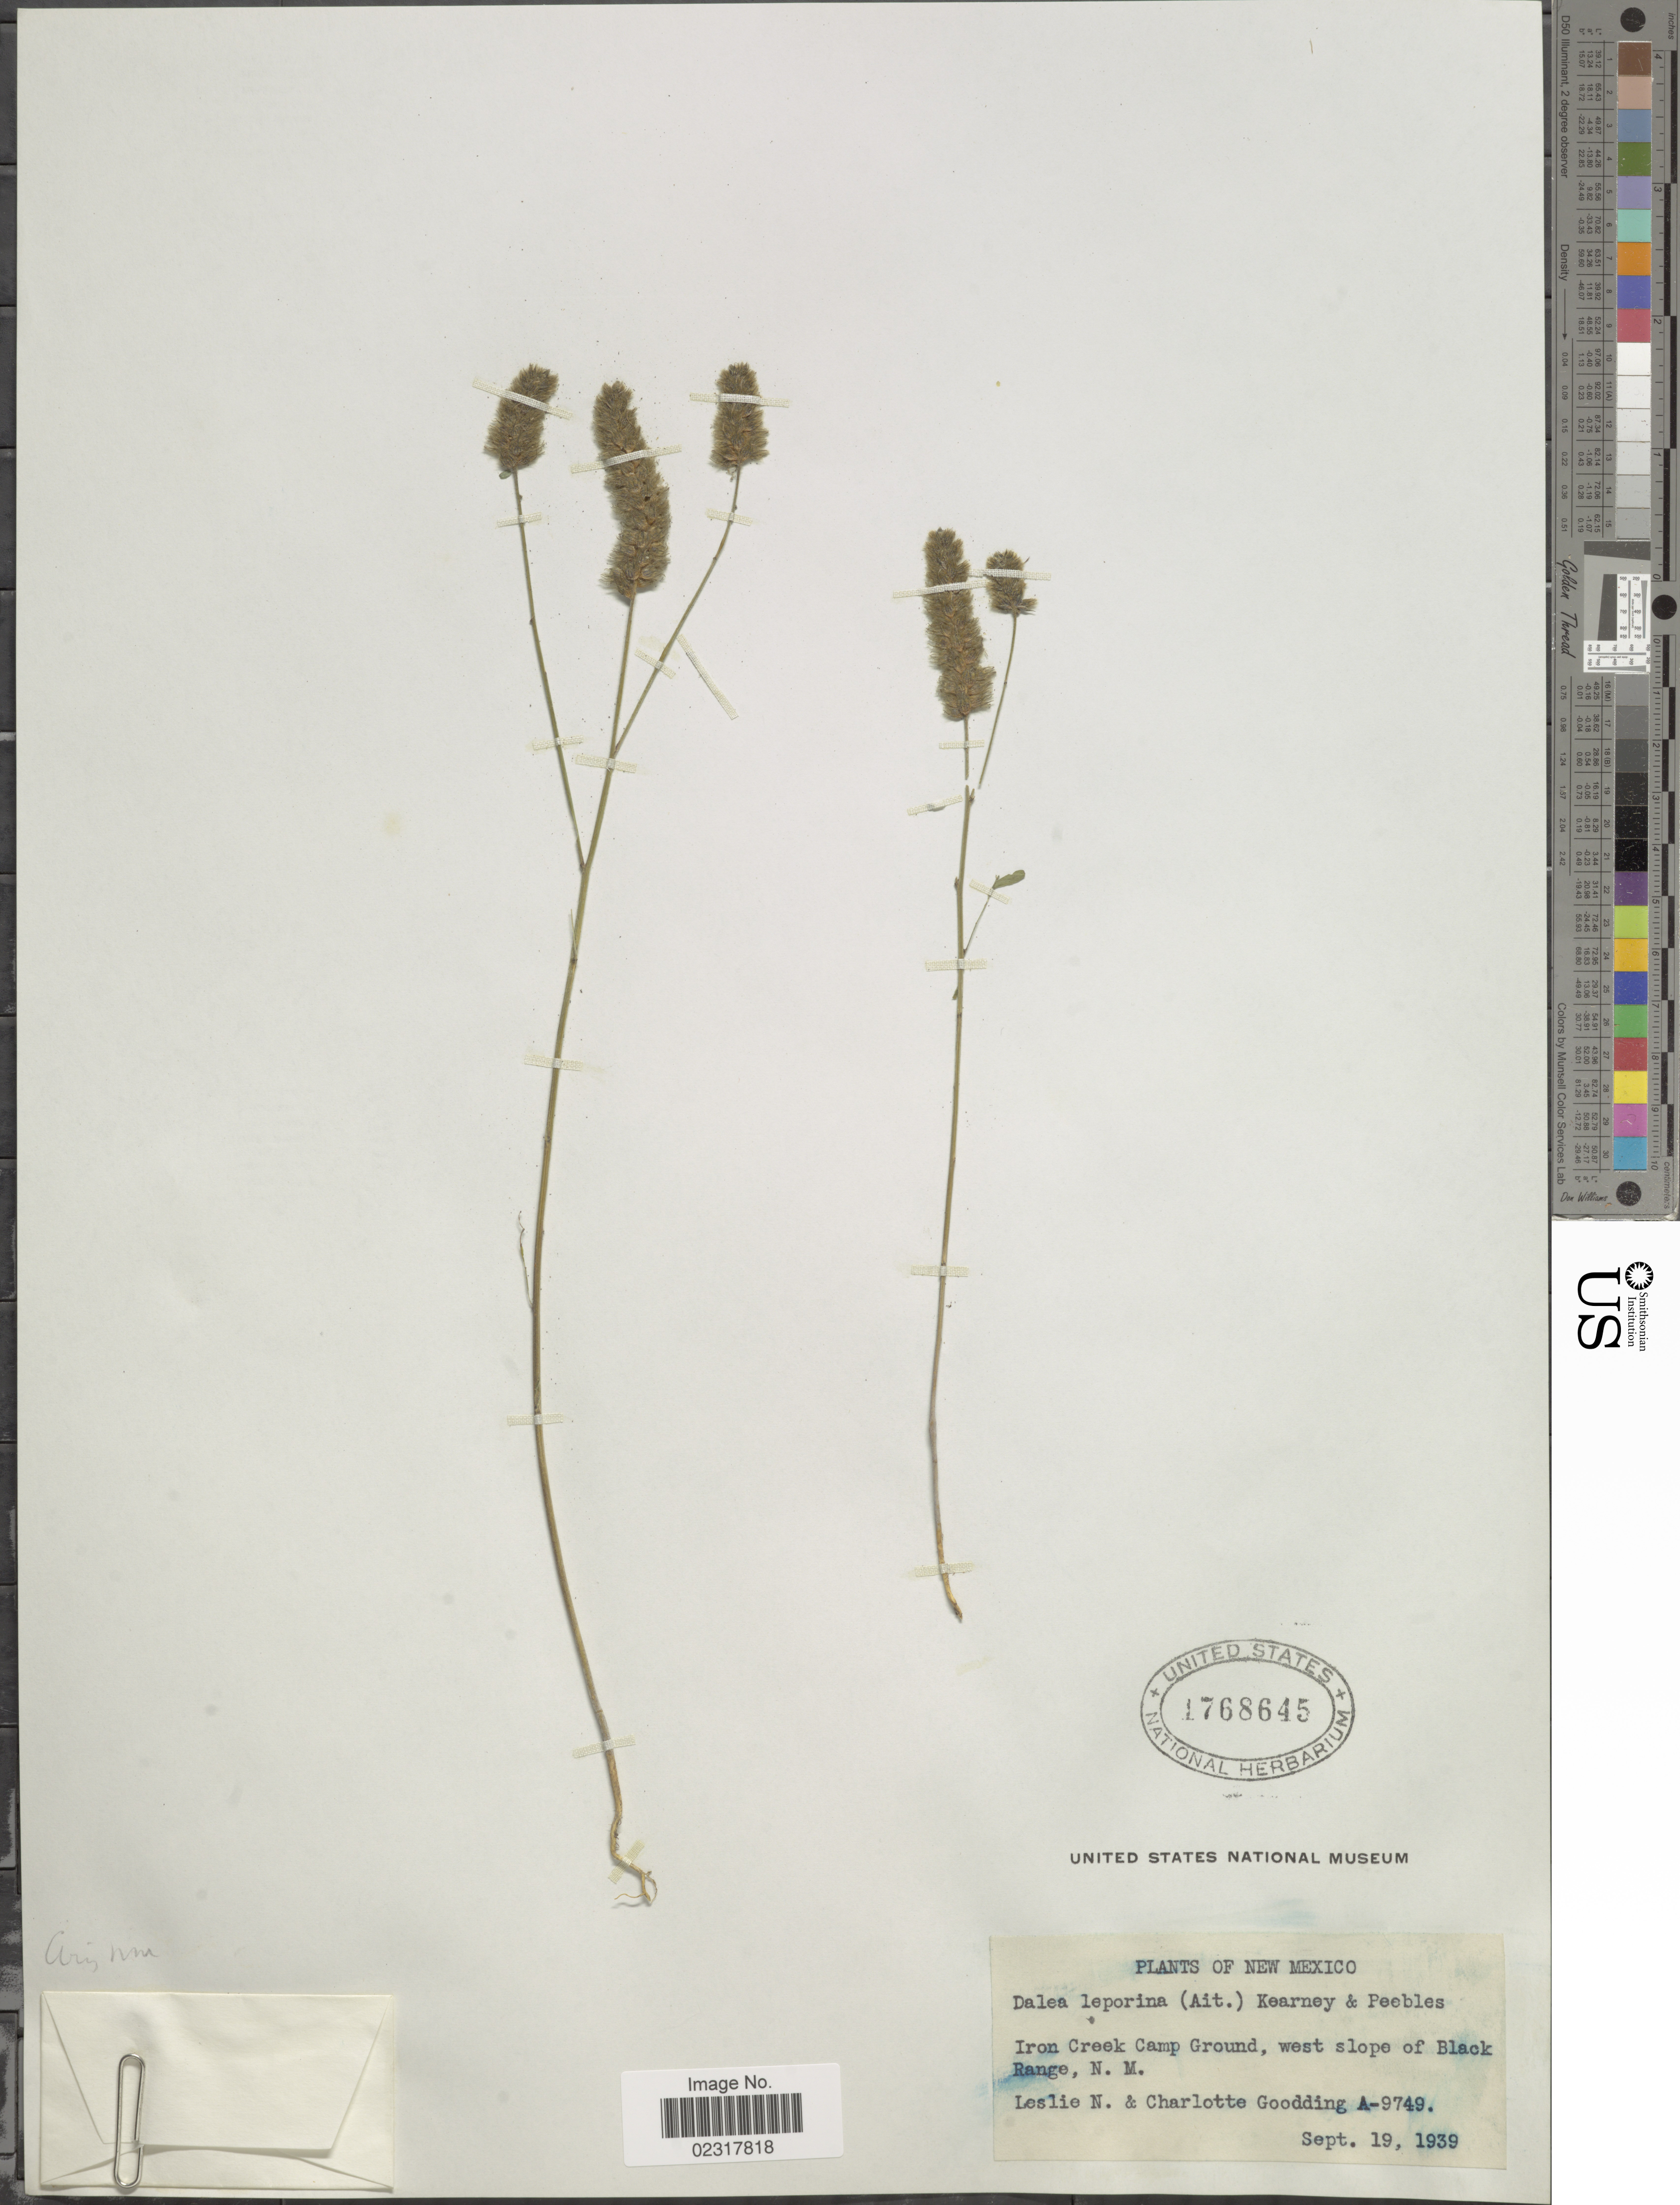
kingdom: Plantae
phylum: Tracheophyta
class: Magnoliopsida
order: Fabales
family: Fabaceae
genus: Dalea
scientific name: Dalea leporina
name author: (Aiton) Bullock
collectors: L. N. Goodding & C. Goodding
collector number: A-9749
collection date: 1939-09-19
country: United States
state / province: New Mexico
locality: Iron Creek Camp Ground, west slope of Black Range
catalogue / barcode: US 1768645